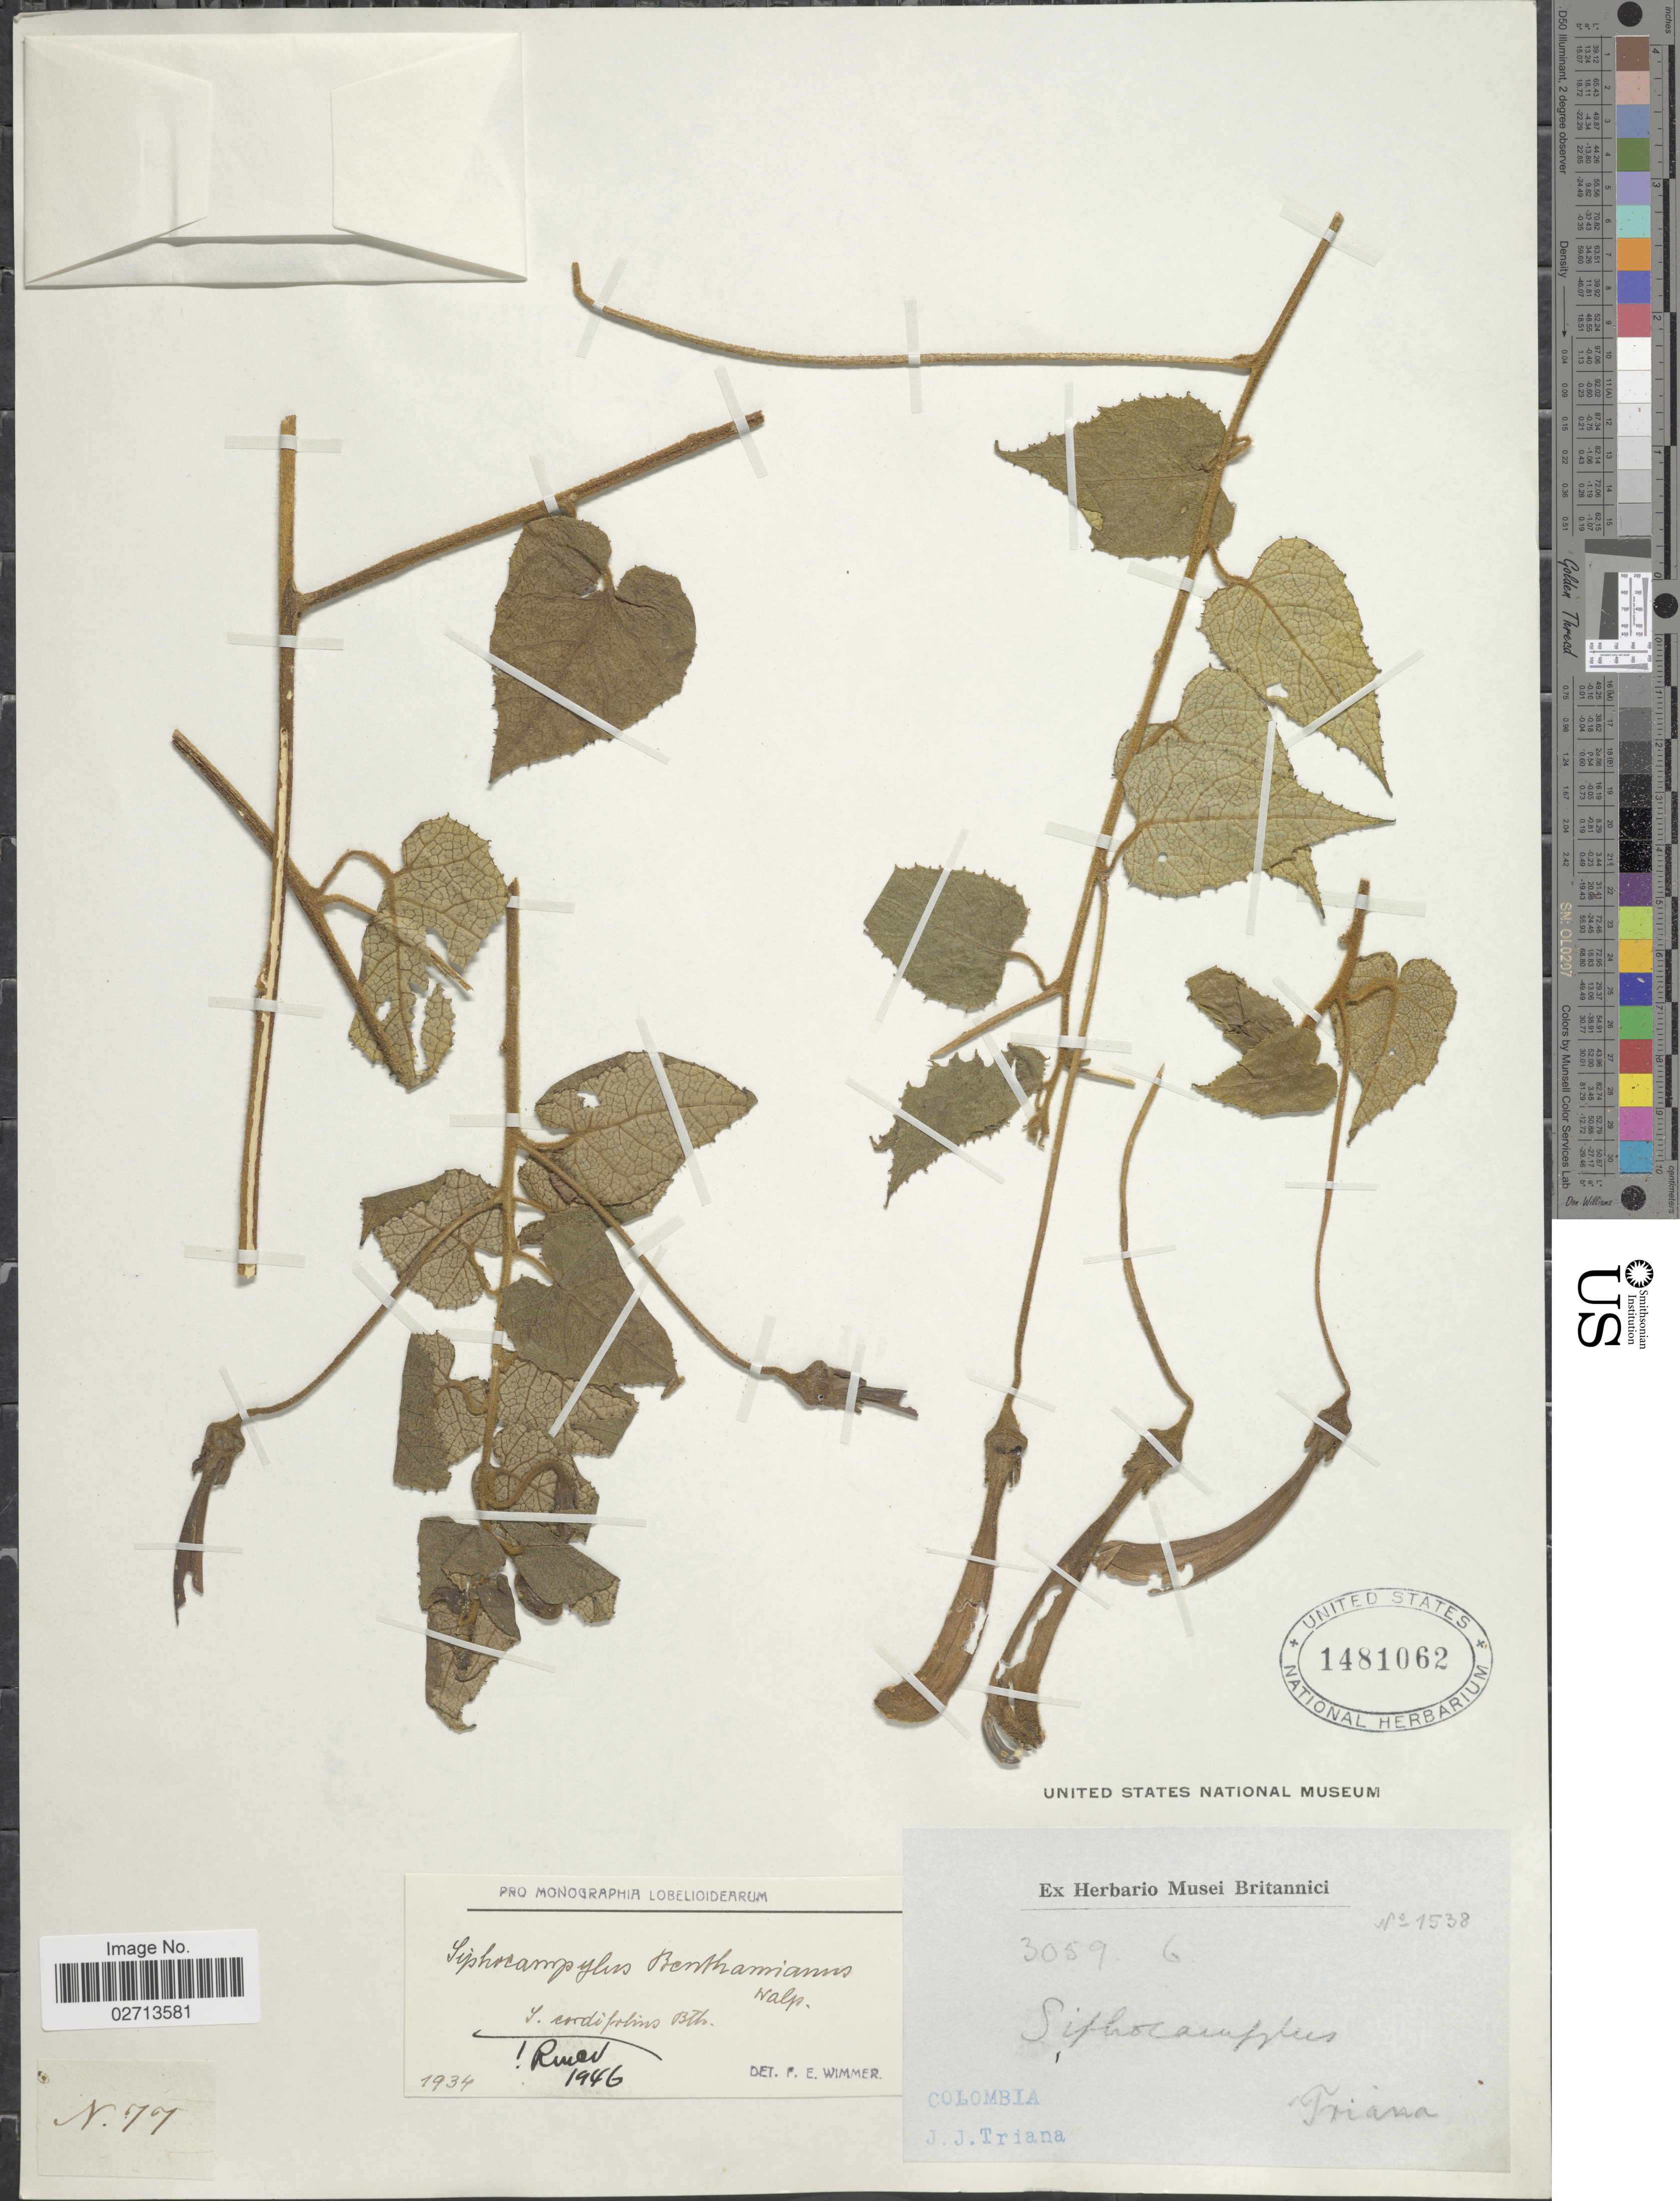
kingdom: Plantae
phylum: Tracheophyta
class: Magnoliopsida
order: Asterales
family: Campanulaceae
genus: Siphocampylus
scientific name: Siphocampylus benthamianus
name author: Walp.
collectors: J. J. Triana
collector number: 3059/6/1538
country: Colombia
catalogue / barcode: US 1481062